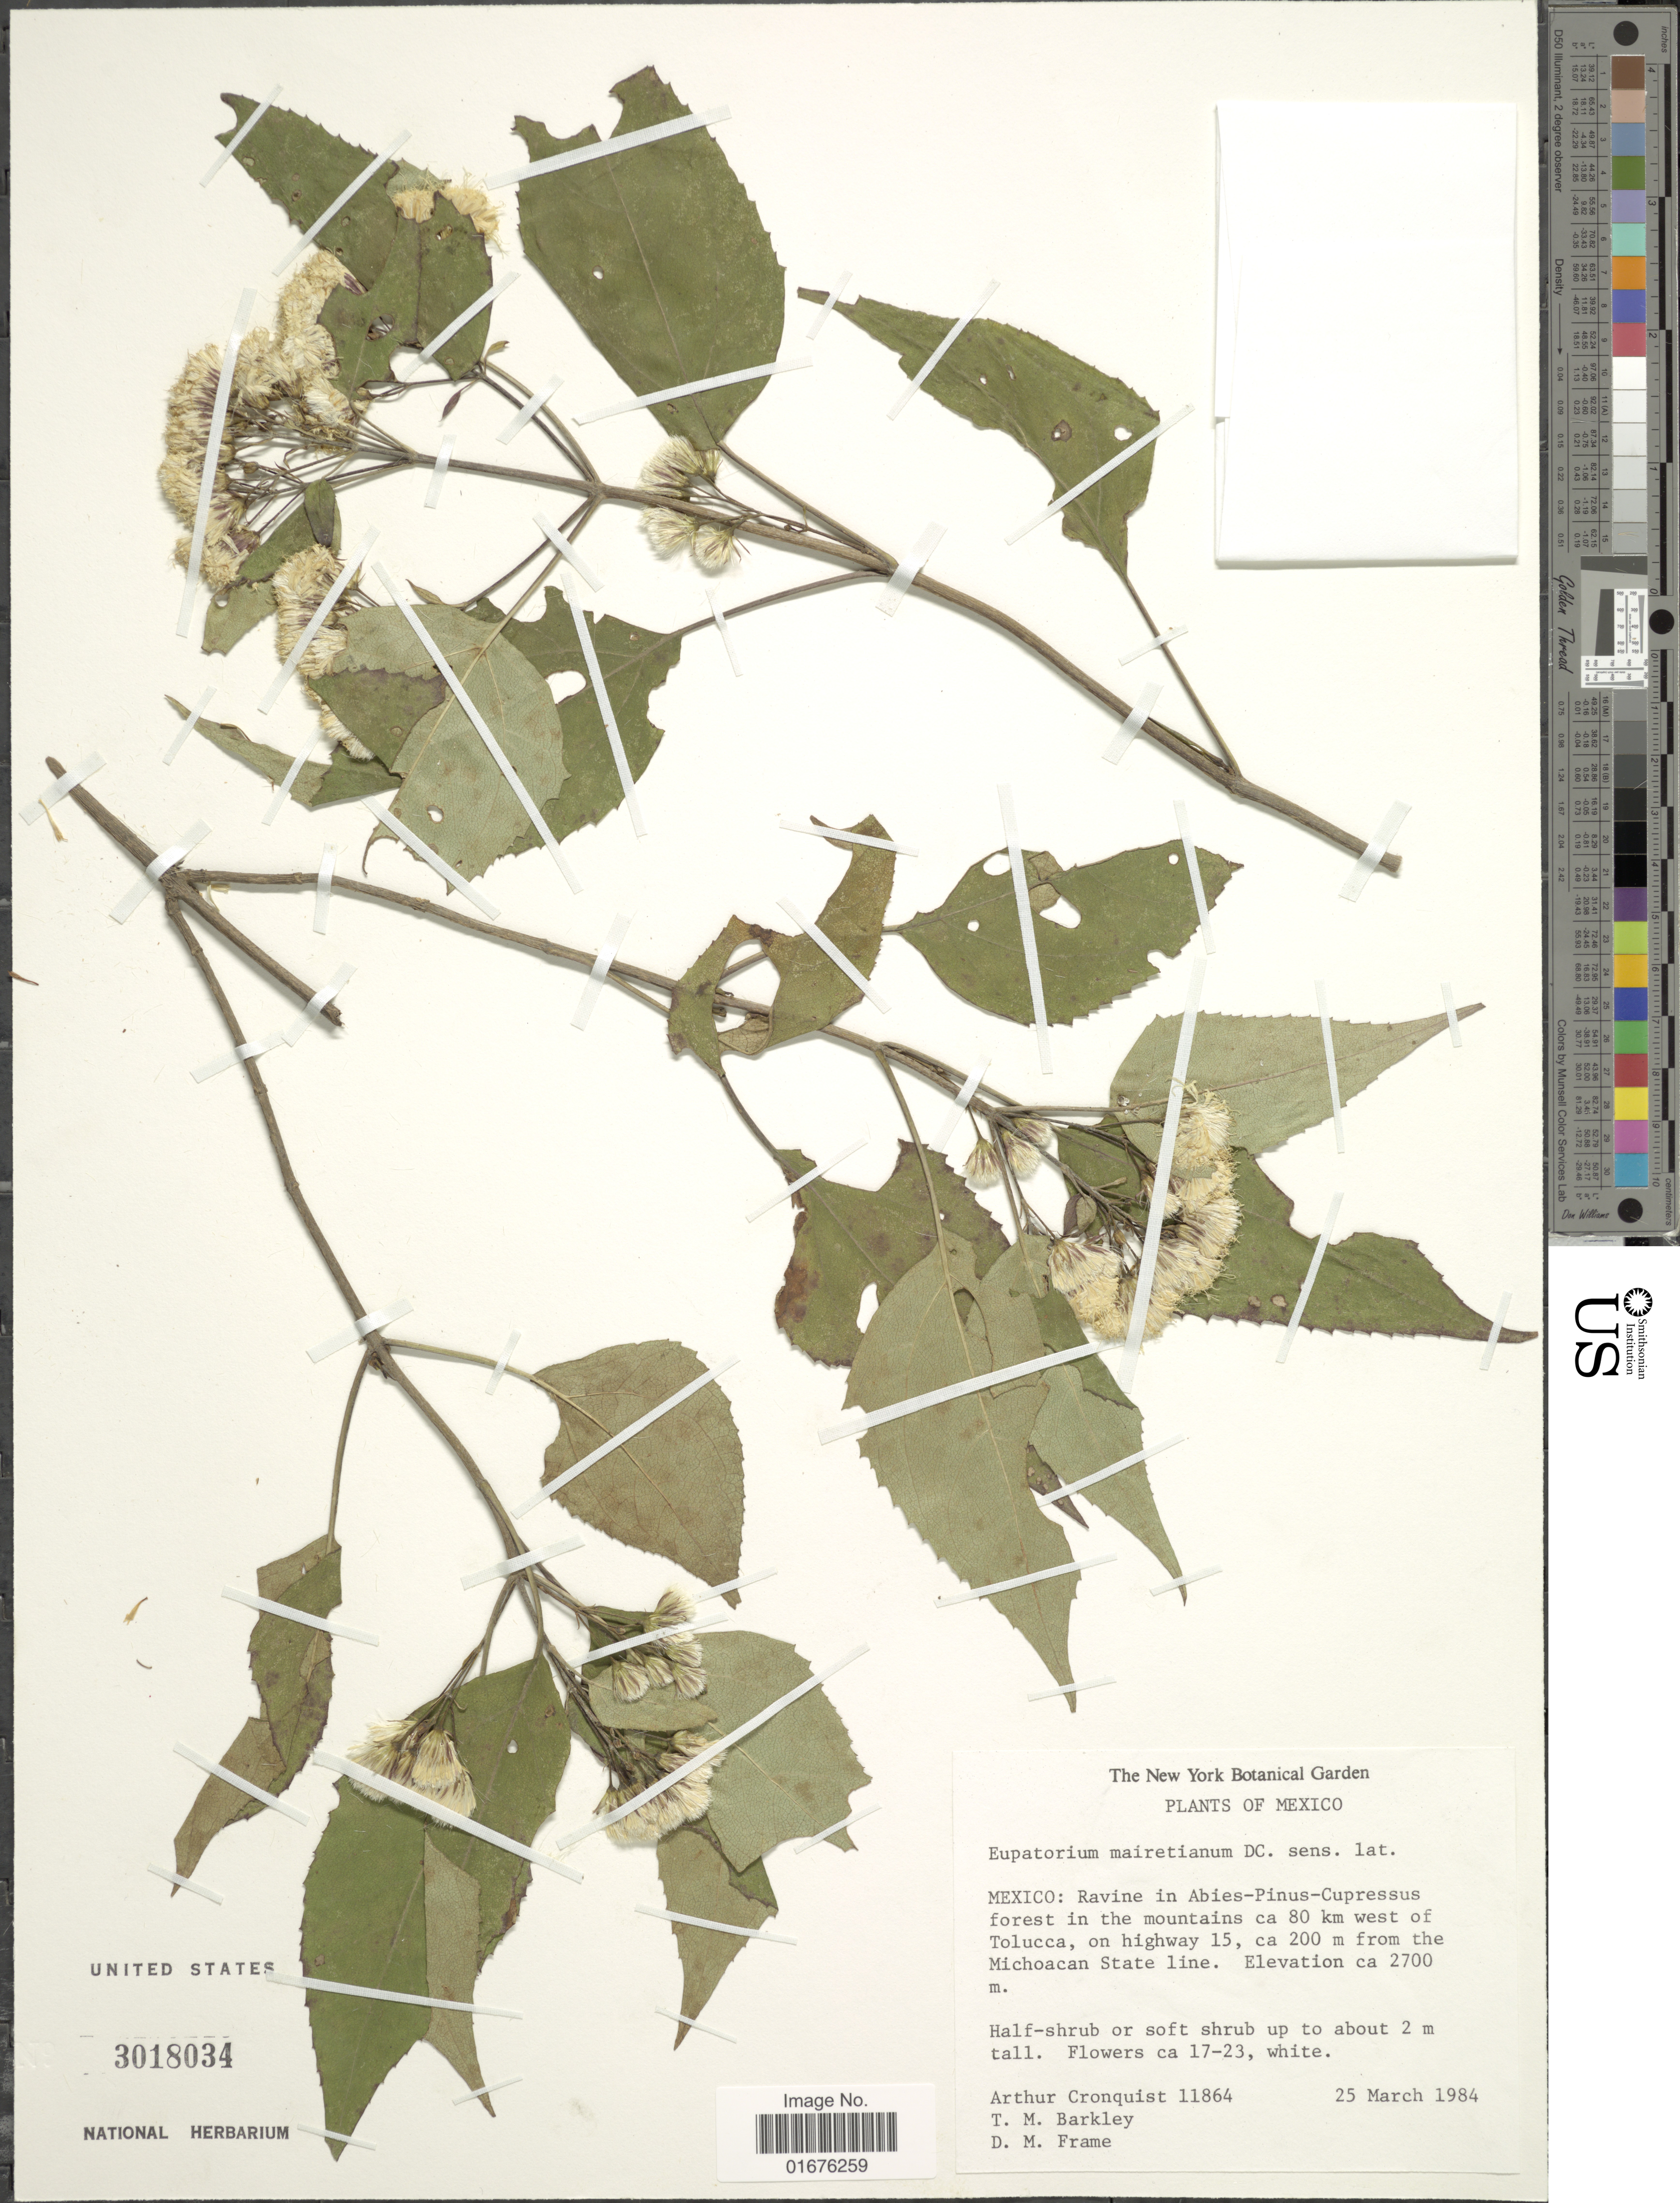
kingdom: Plantae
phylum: Tracheophyta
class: Magnoliopsida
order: Asterales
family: Asteraceae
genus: Ageratina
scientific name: Ageratina mairetiana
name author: (DC.) R.M. King & H. Rob.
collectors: A. J. Cronquist, T. M. Barkley & D. M. Frame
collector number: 11864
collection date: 1984-03-25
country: Mexico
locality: Ravine in Abies-Pinus-Cupressus forest in the mountains ca 80 km west of Tolucca, on highway 15, ca 200 m from the Michoacan State line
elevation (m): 2700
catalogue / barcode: US 3018034